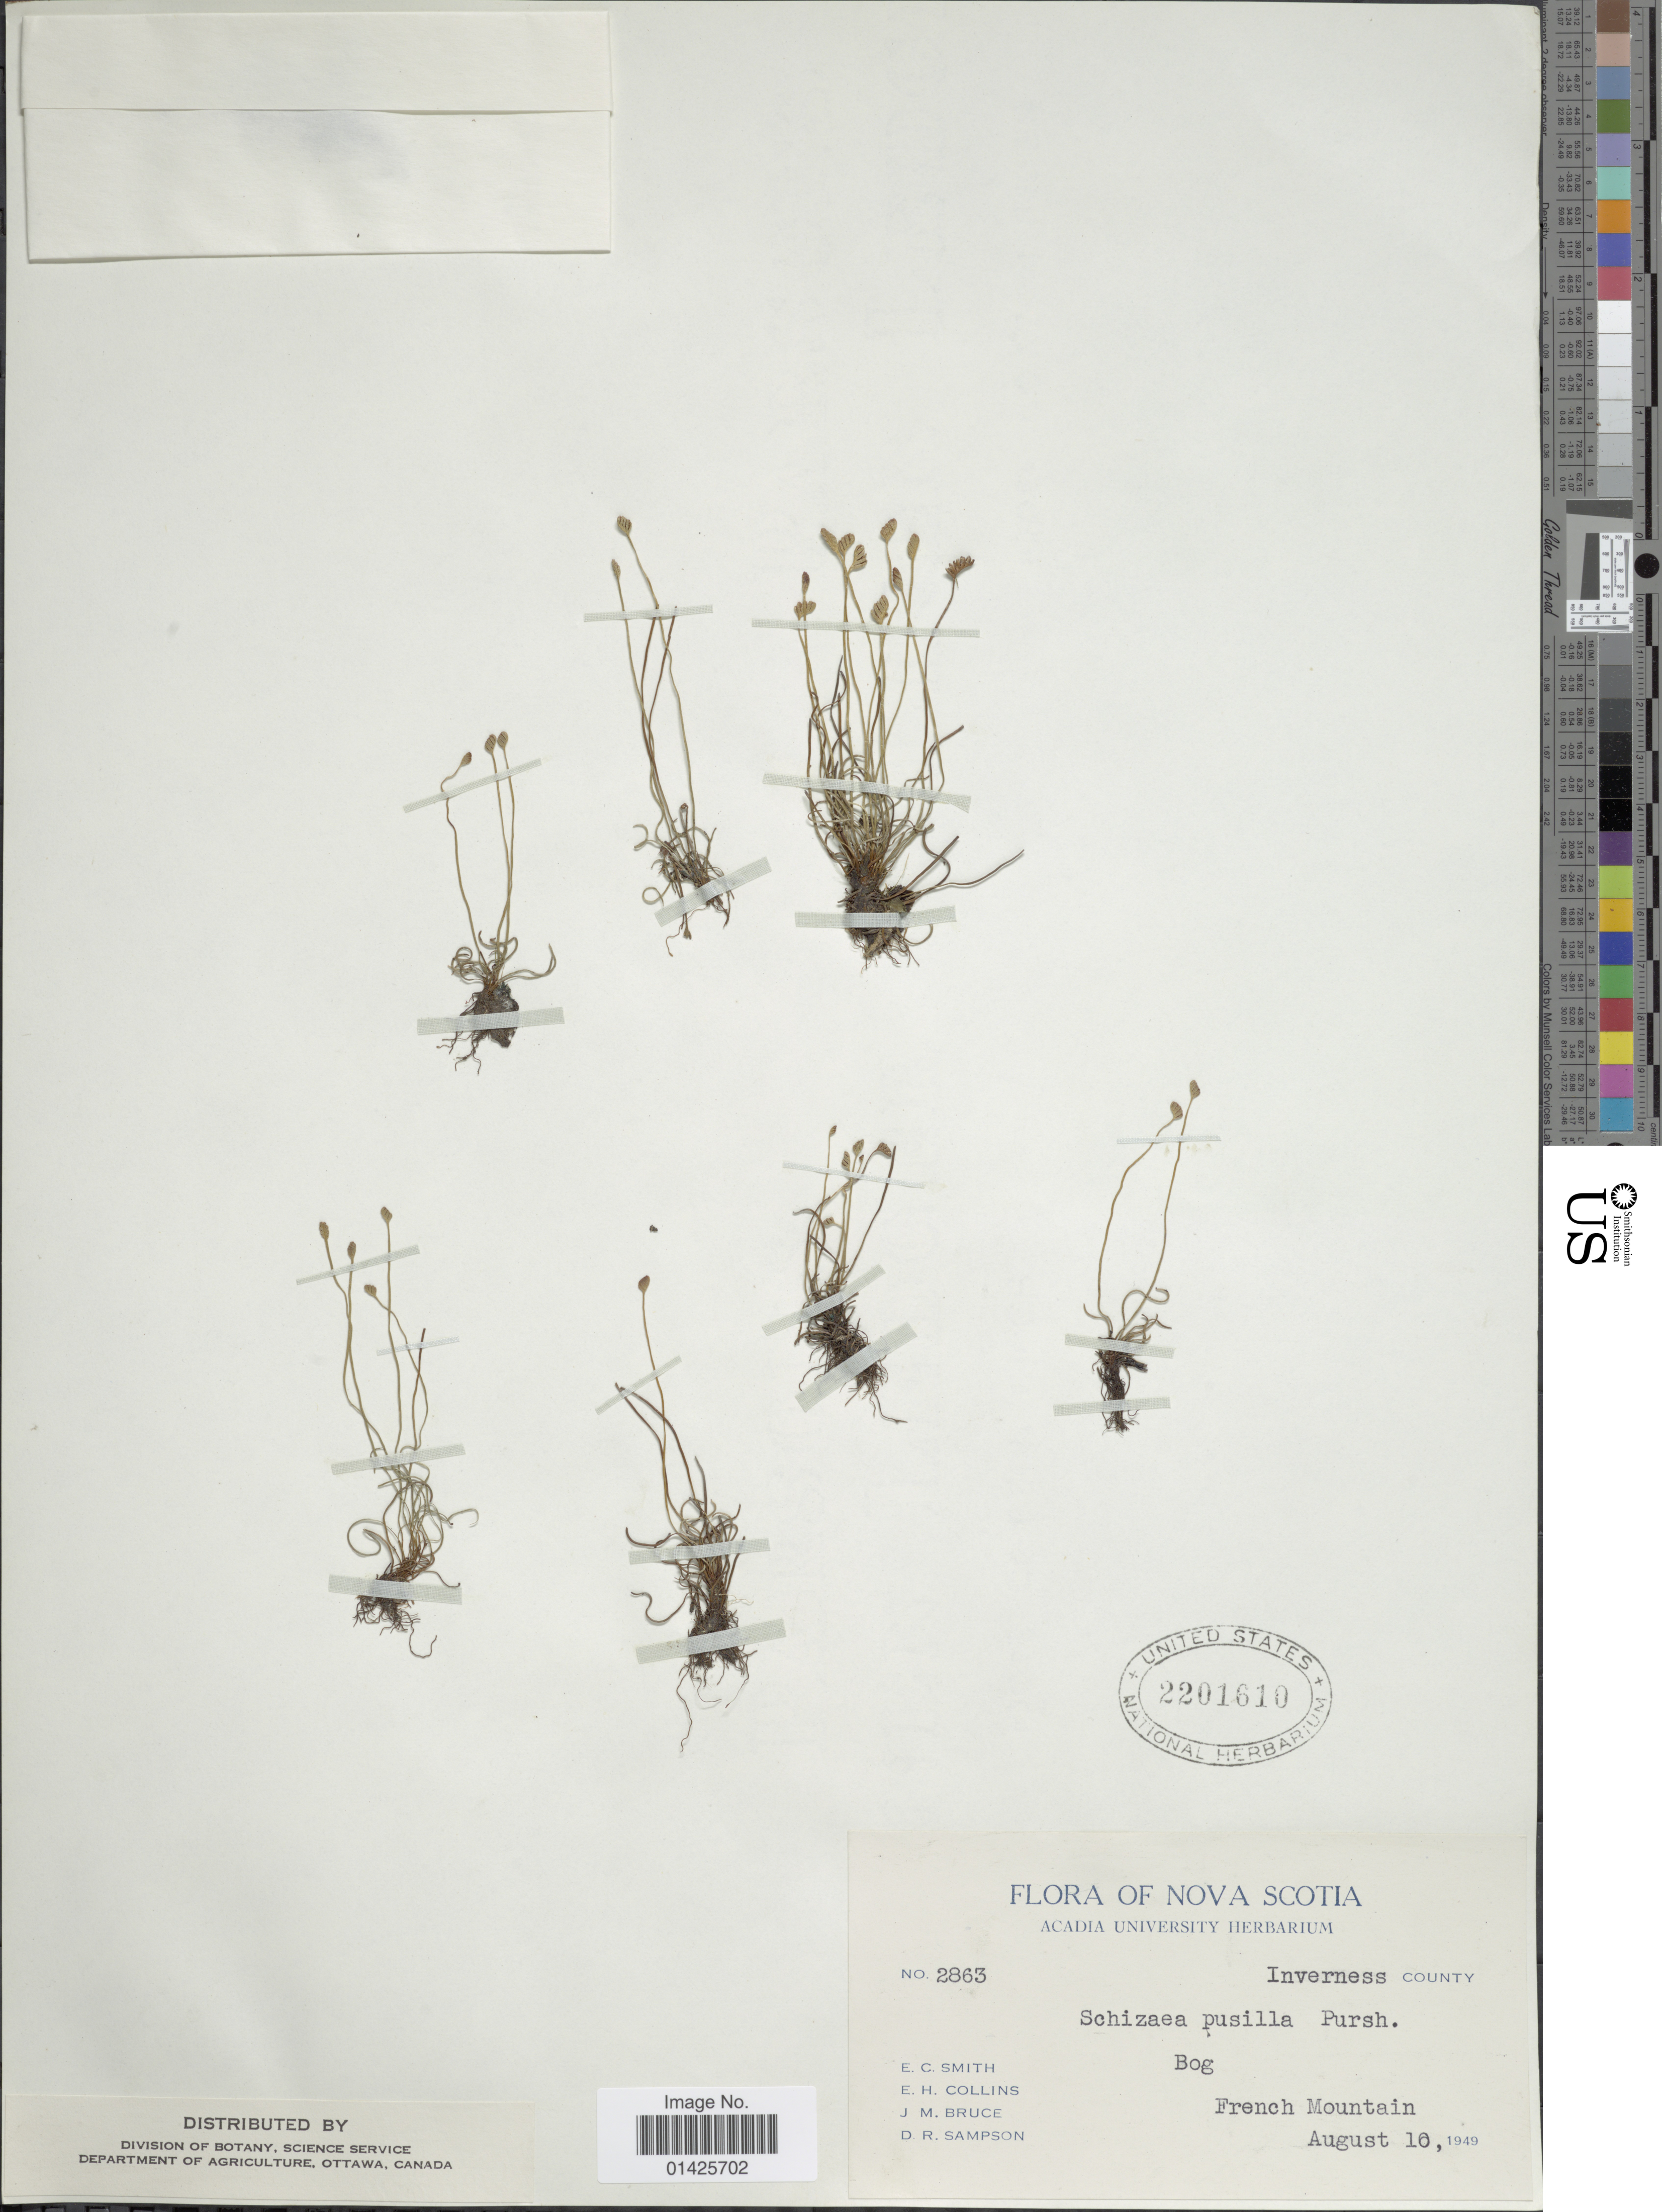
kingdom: Plantae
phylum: Tracheophyta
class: Polypodiopsida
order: Schizaeales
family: Schizaeaceae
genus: Schizaea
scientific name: Schizaea pusilla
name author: Pursh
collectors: E. Smith, E. Collins, J. Bruce & D. Sampson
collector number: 2863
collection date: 1949-08-10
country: Canada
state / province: Nova Scotia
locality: Inverness county, Bog, French Mountain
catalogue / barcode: US 2201610